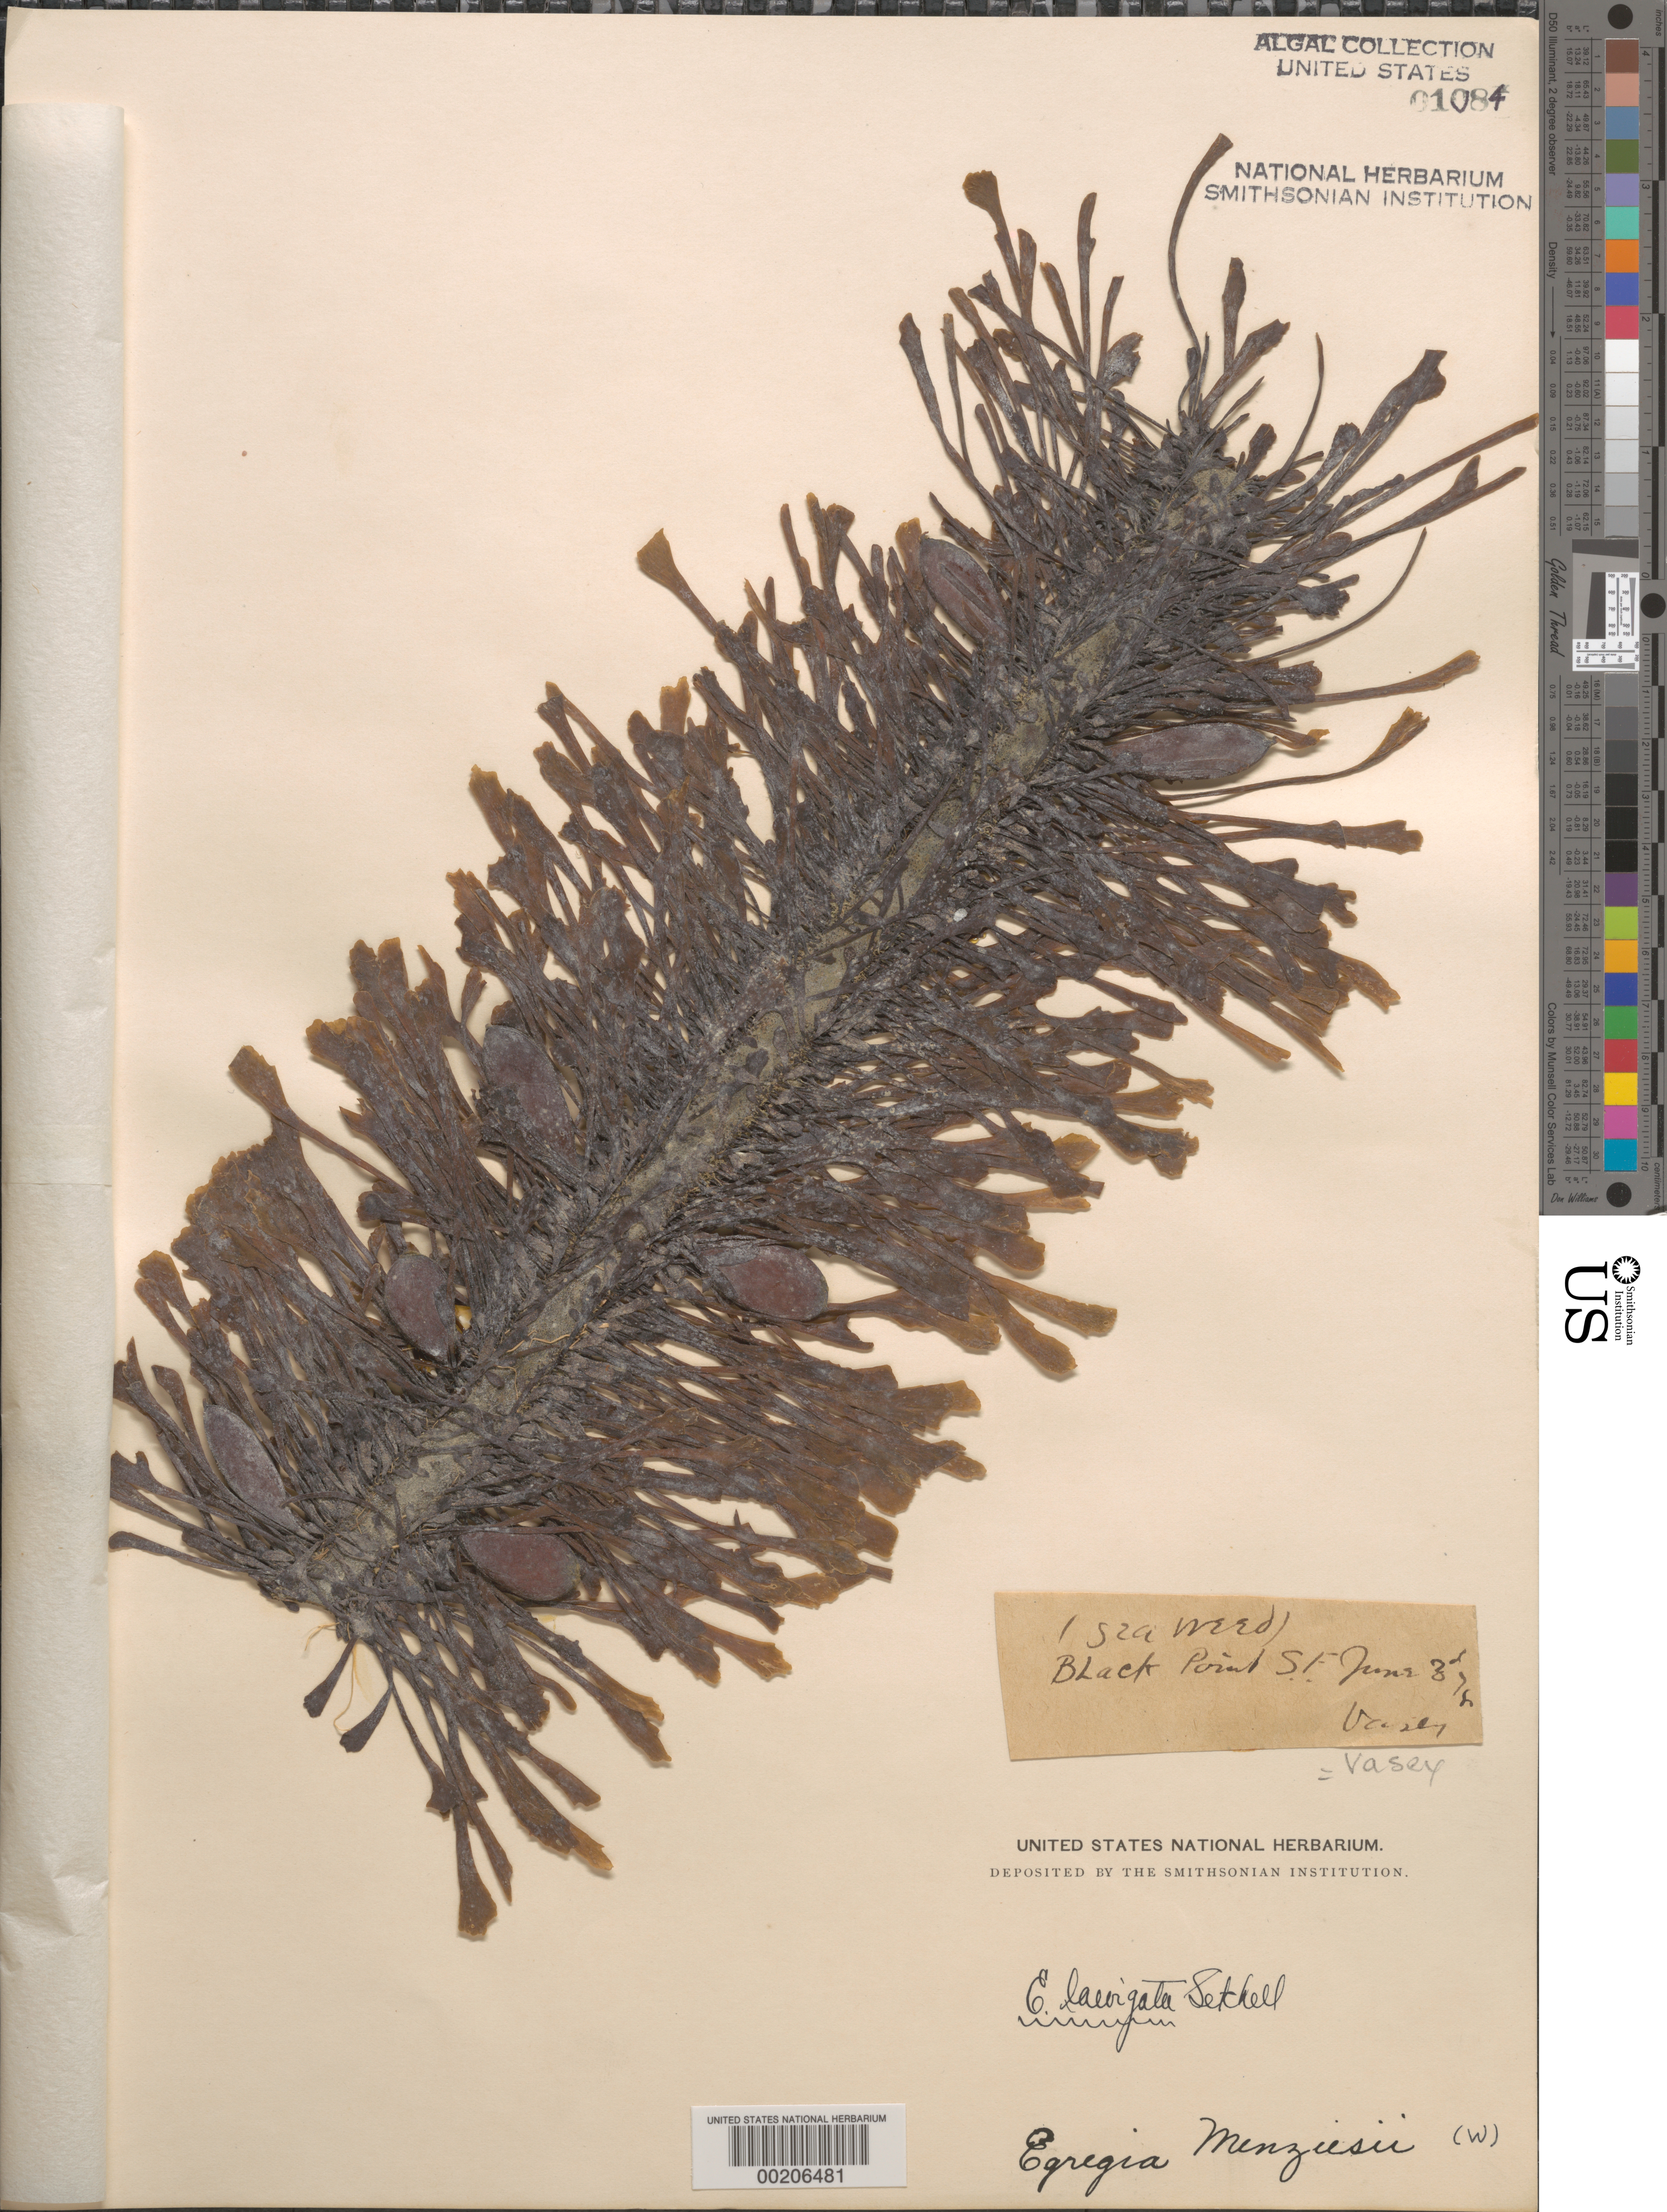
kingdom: Chromista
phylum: Ochrophyta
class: Phaeophyceae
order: Laminariales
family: Lessoniaceae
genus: Egregia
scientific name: Egregia menziesii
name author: (Turner) Aresch.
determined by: Algae name updating Project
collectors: F. N. Vasey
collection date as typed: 03 Jun 1878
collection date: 1878-06-03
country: United States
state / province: California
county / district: San Francisco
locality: San Francisco, Black Point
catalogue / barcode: US 1084